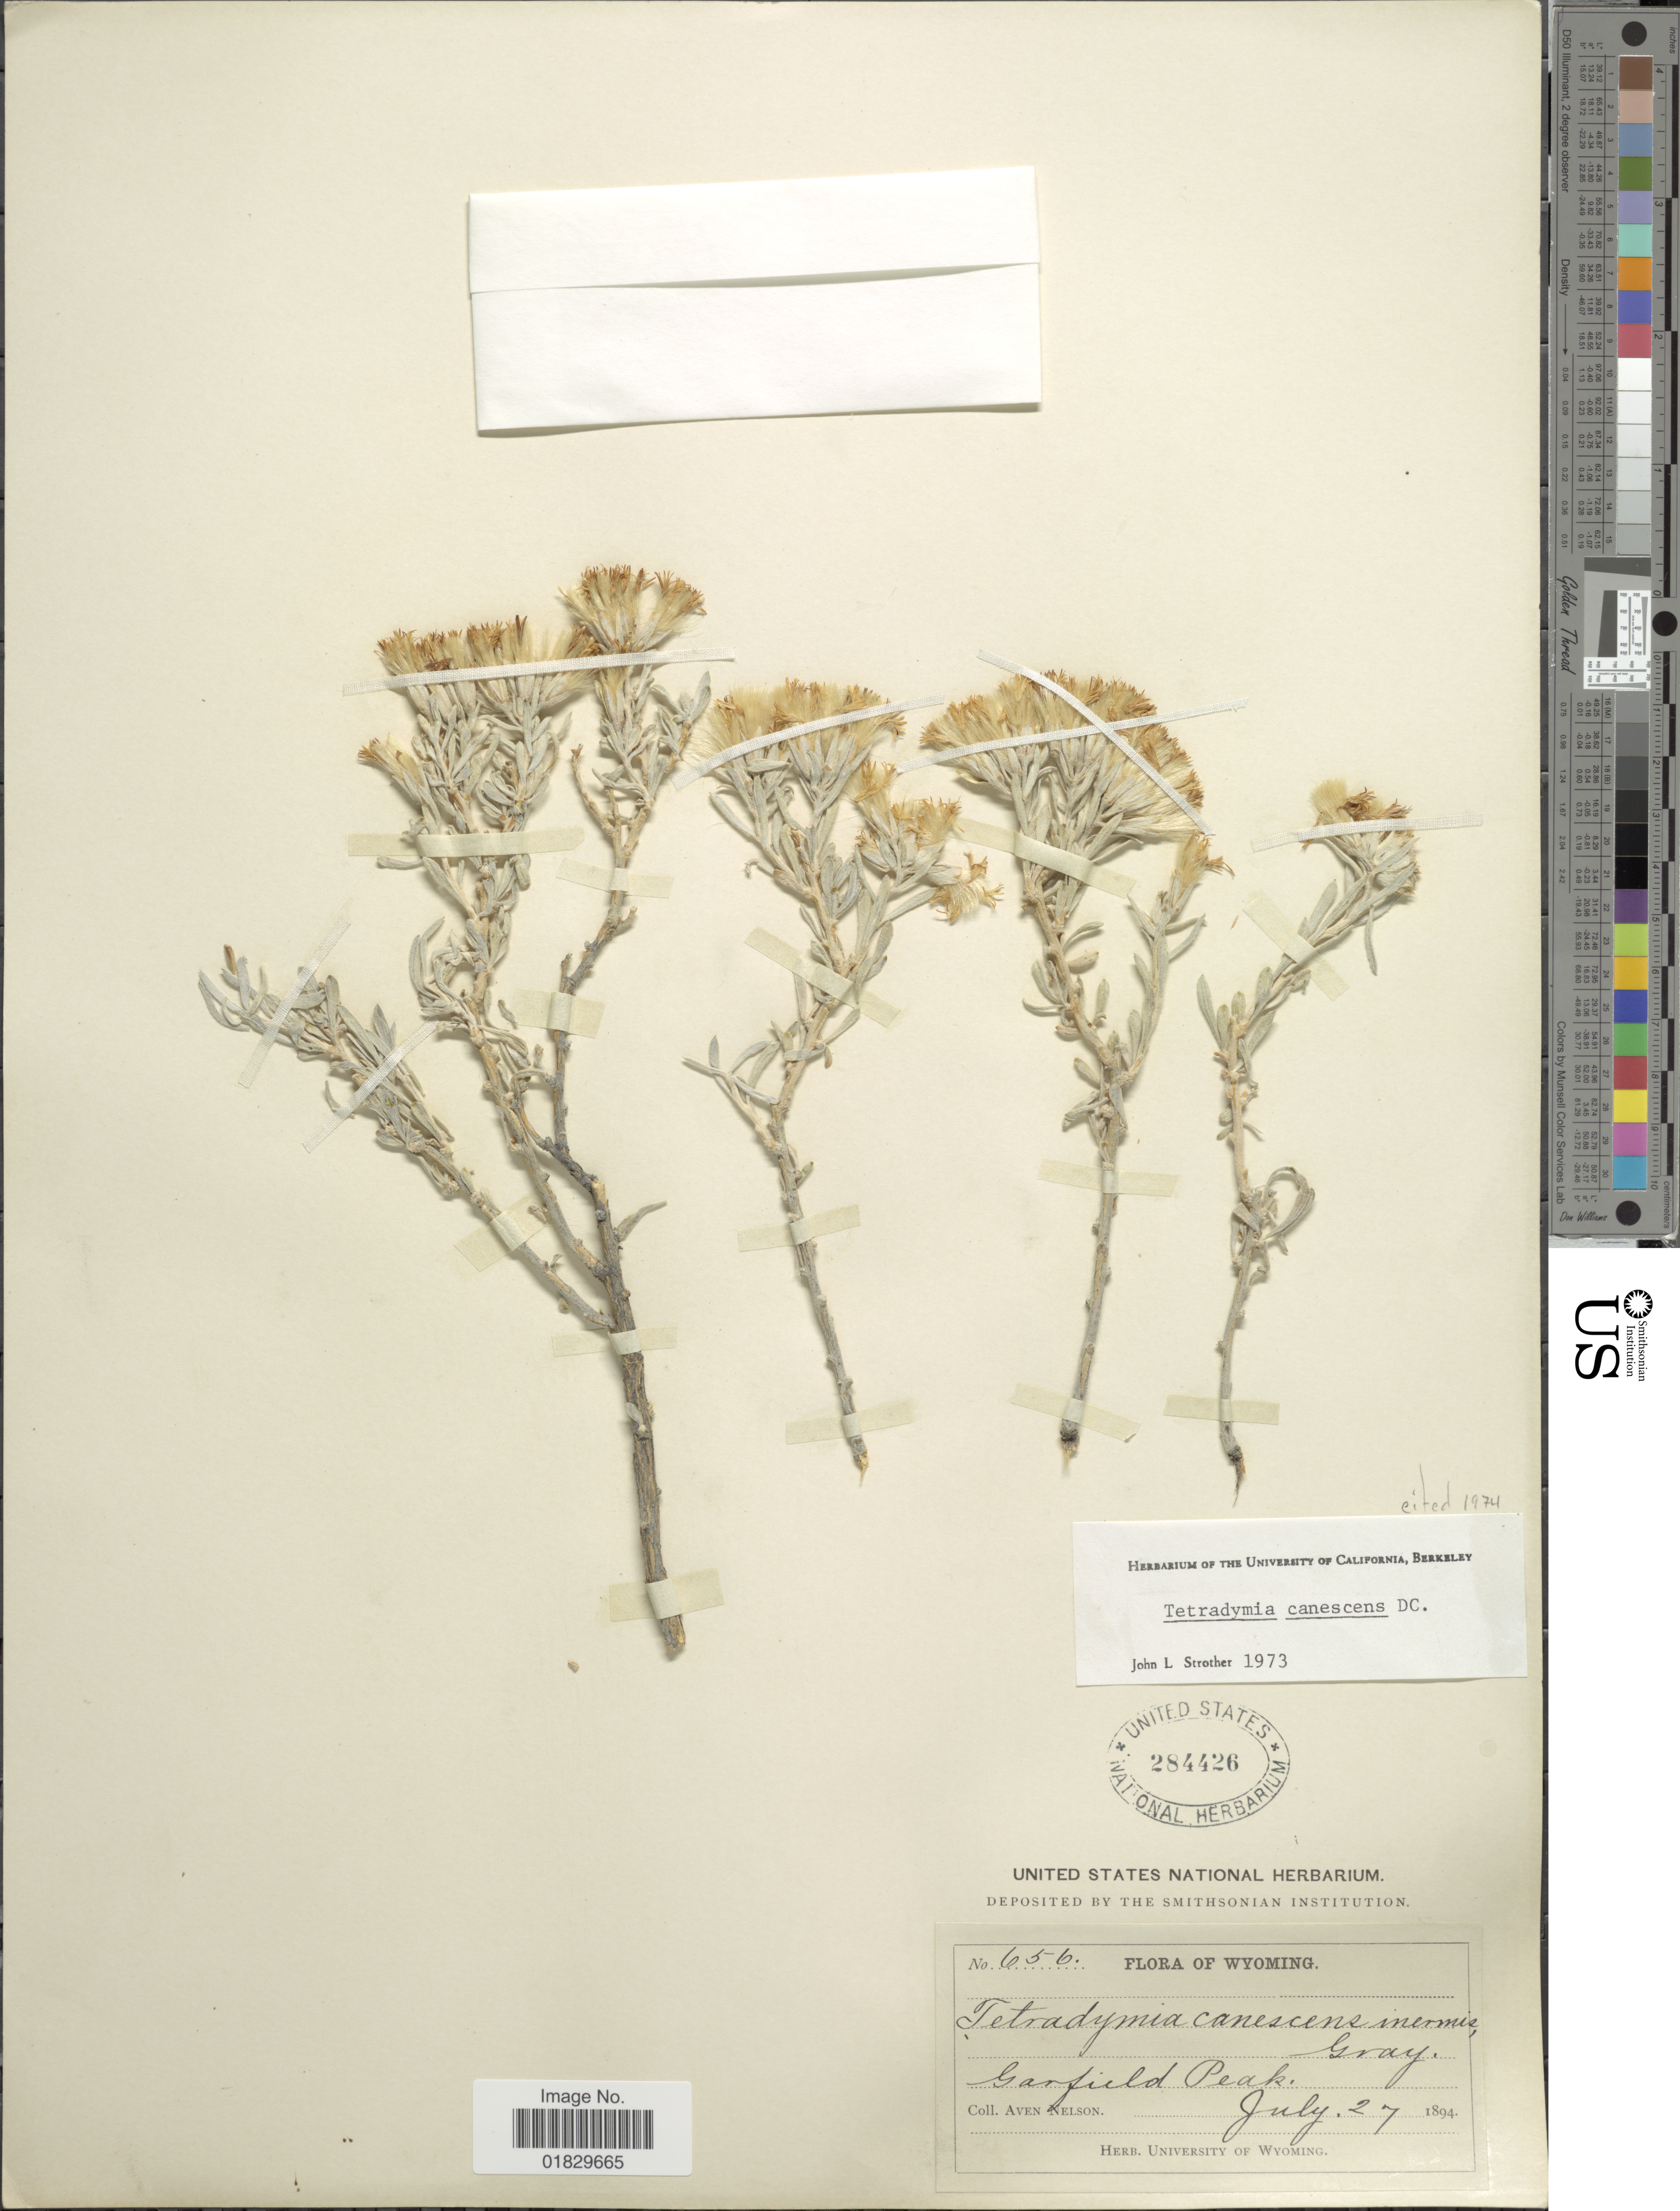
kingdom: Plantae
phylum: Tracheophyta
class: Magnoliopsida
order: Asterales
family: Asteraceae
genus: Tetradymia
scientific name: Tetradymia canescens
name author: DC.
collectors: A. Nelson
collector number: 656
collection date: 1894-07-27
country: United States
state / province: Wyoming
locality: Garfield Peak.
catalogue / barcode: US 284426